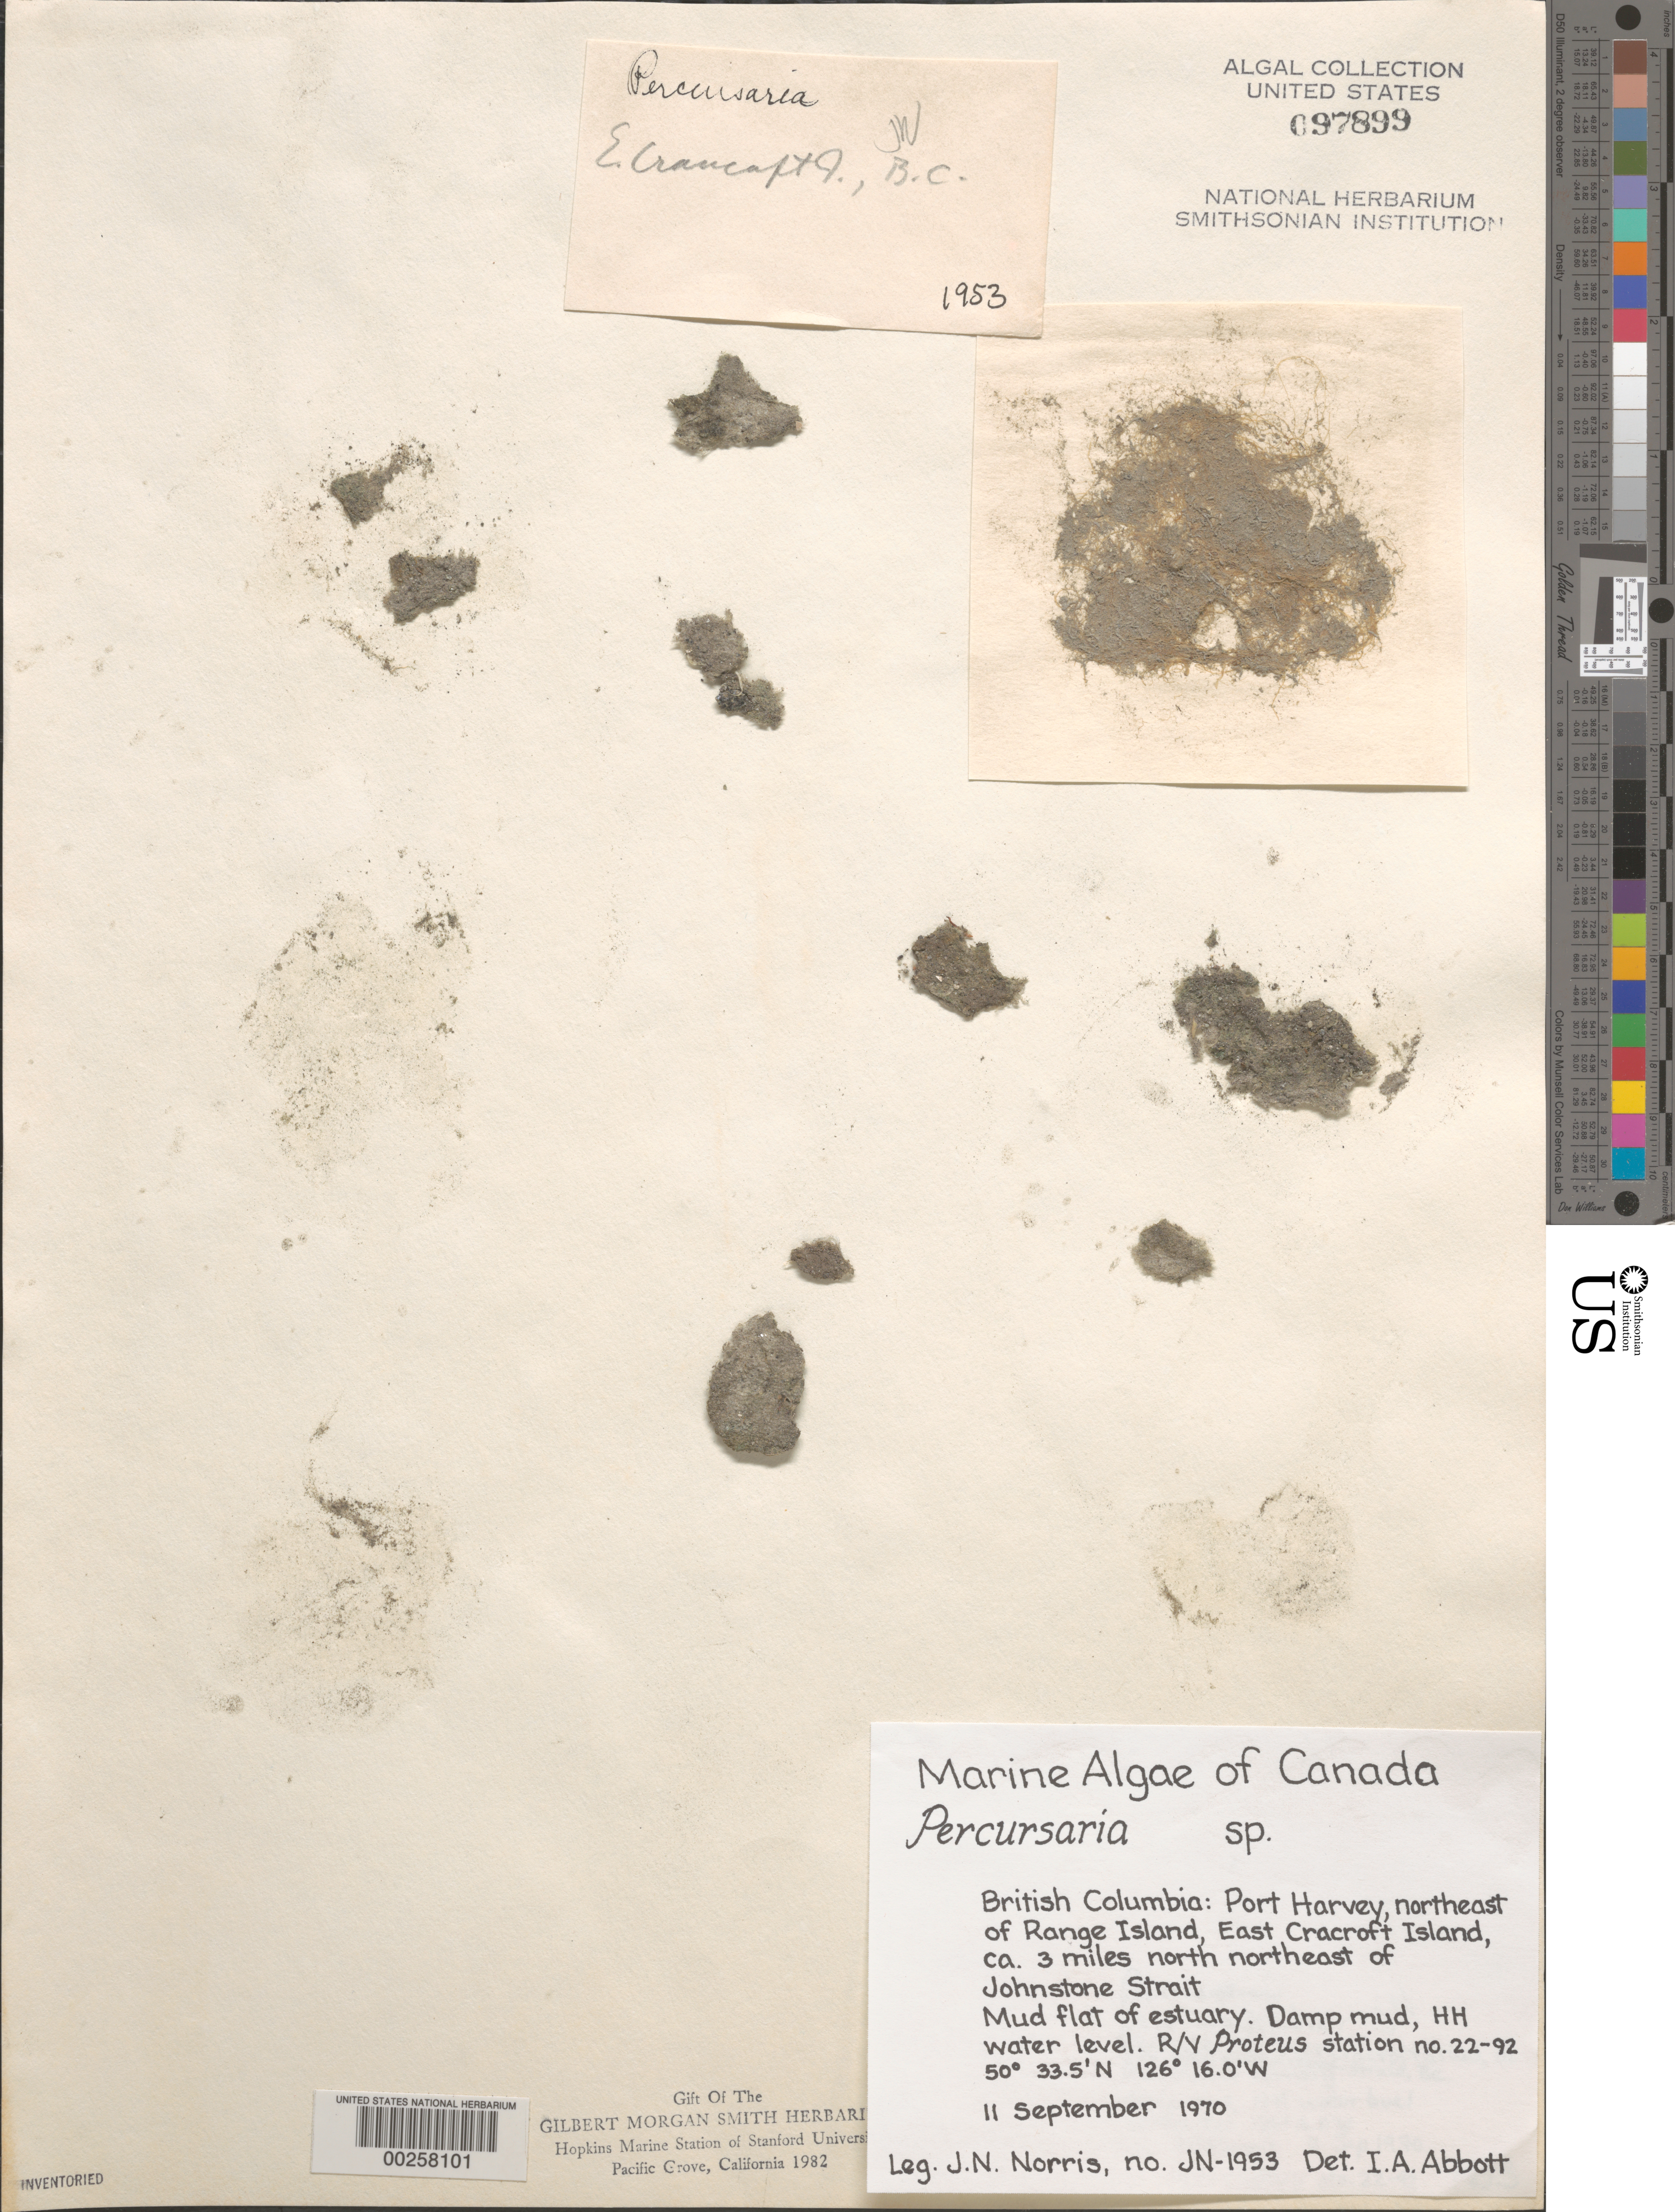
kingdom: Plantae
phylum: Chlorophyta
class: Ulvophyceae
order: Ulvales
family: Ulvaceae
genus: Percursaria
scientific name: Percursaria sp.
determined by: Abbott, Isabella A.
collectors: J. N. Norris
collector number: JN-1953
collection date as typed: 11 Sep 1970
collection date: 1970-09-11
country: Canada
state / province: British Columbia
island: East Cracroft Island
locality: Port Harvey, northeast of Range Island, ca. 3 miles north northeast of Johnstone Strait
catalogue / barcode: US 97899